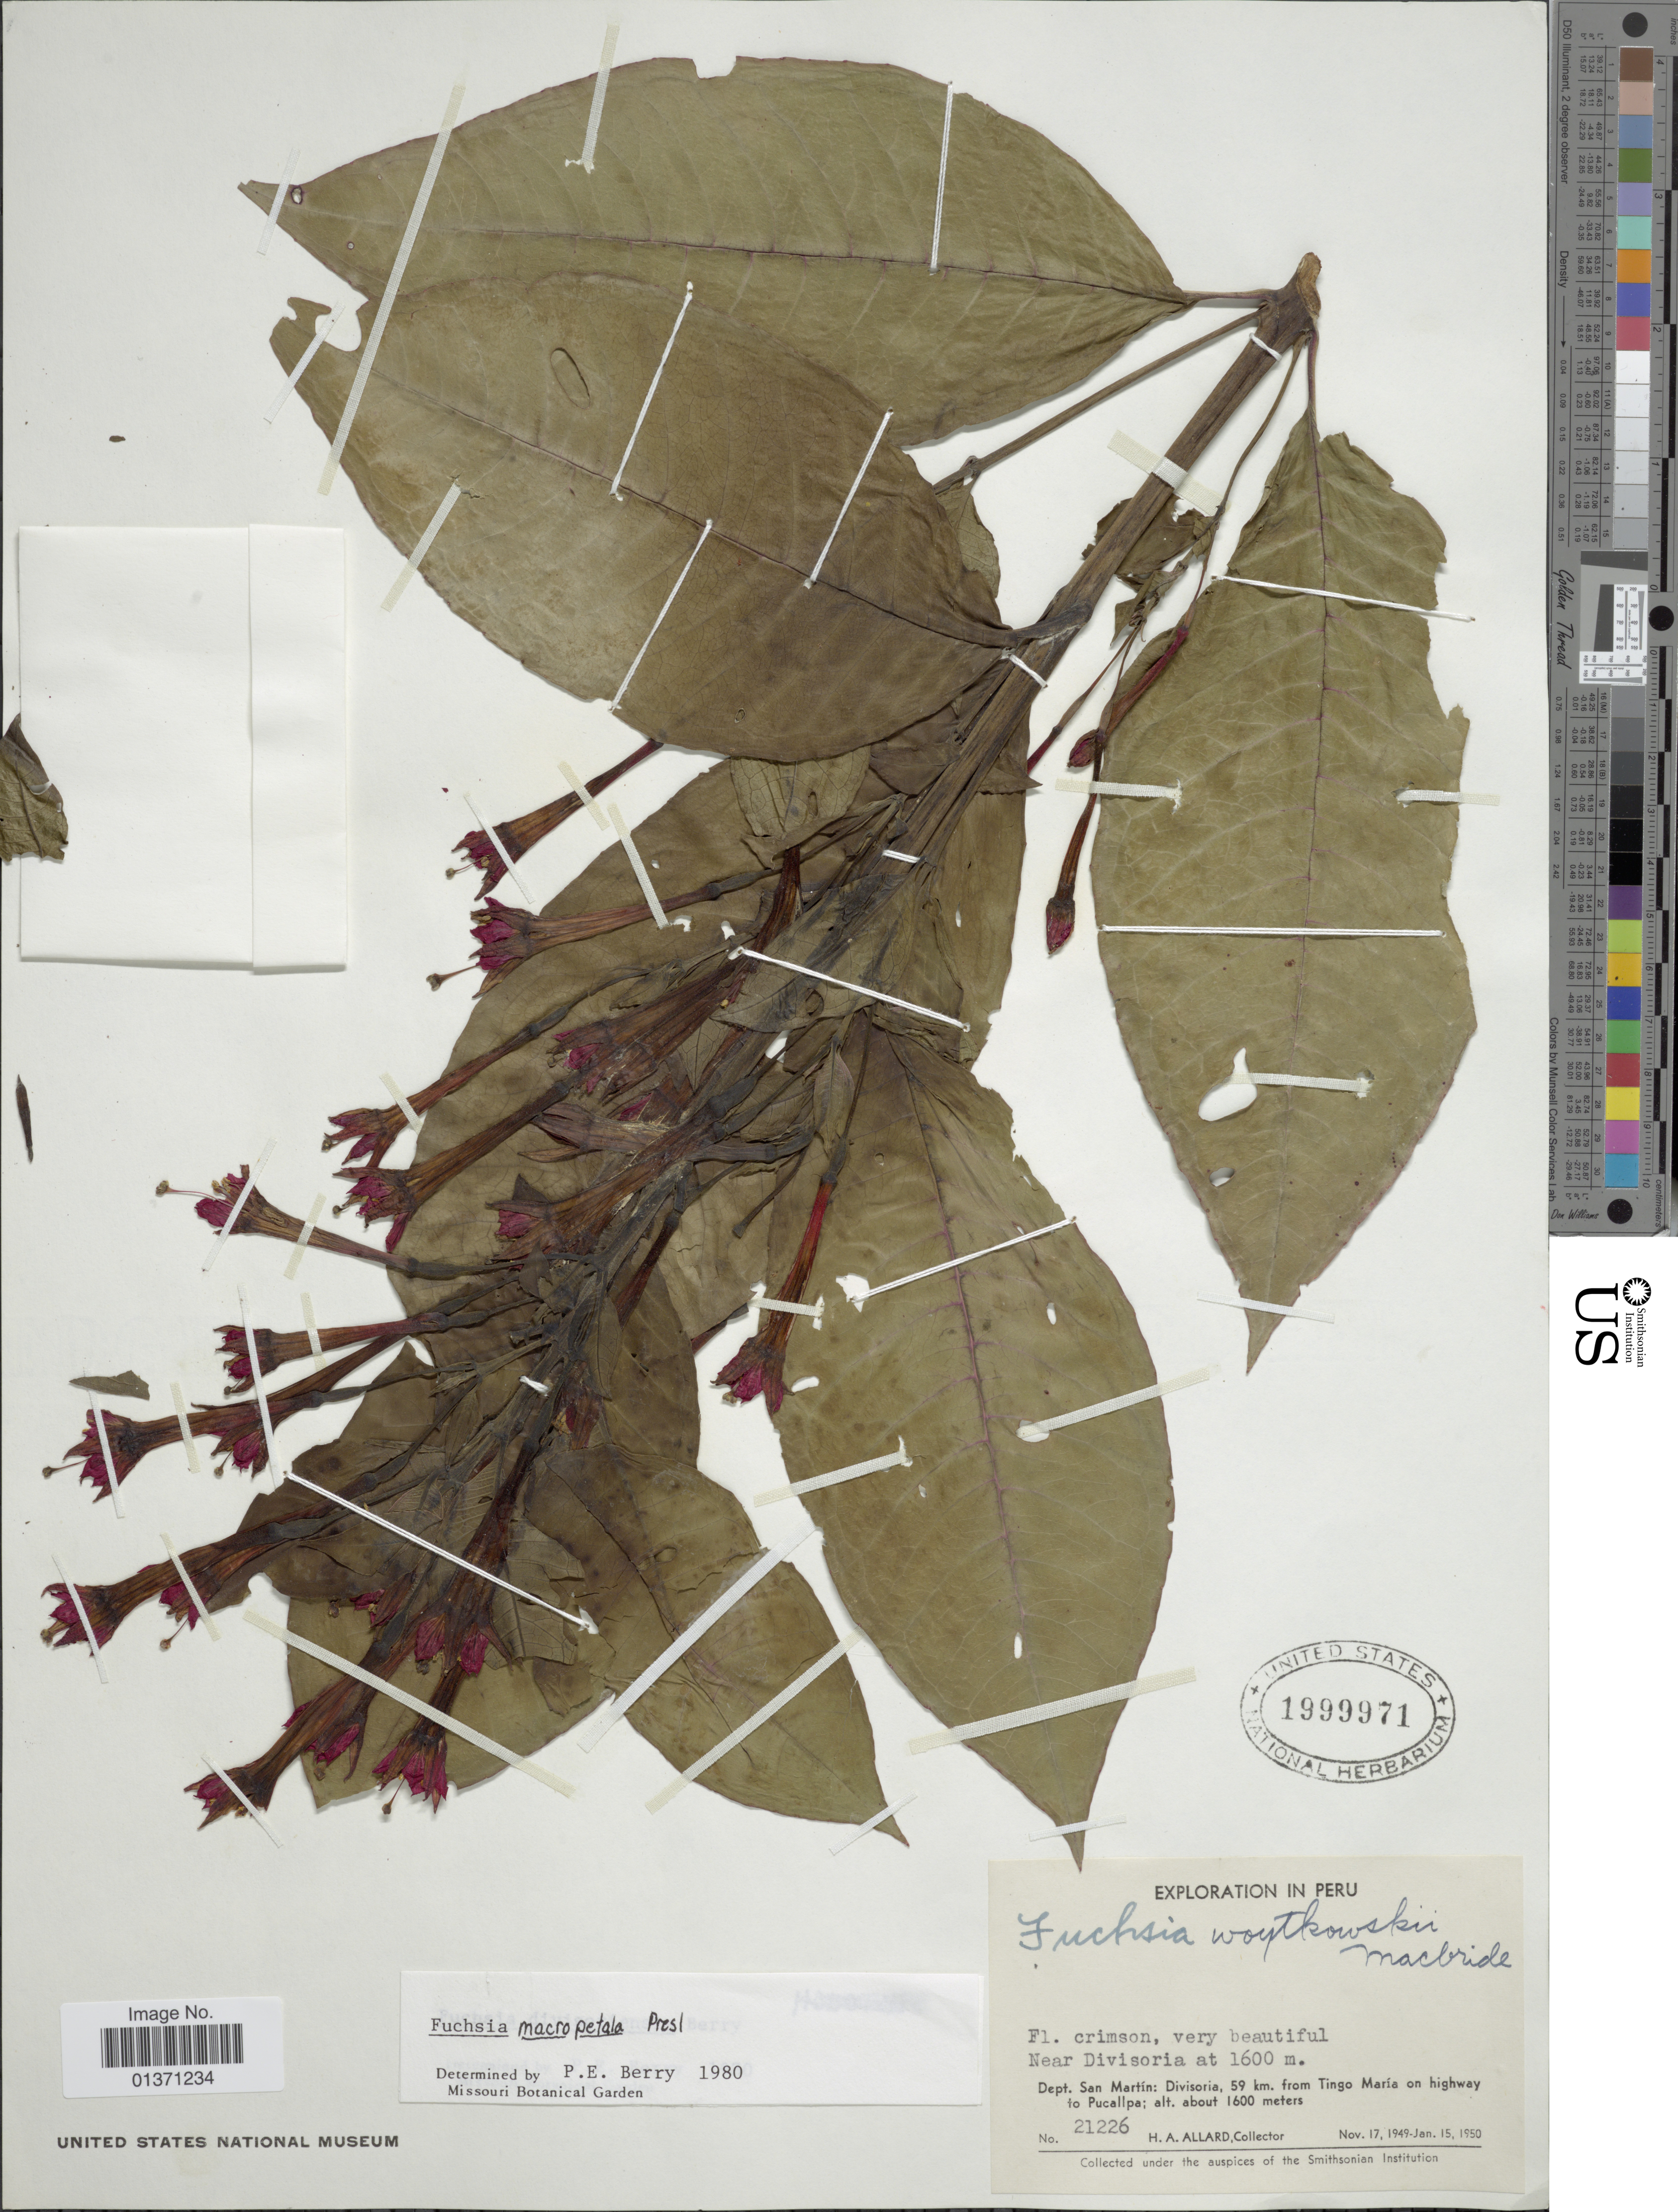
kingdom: Plantae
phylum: Tracheophyta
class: Magnoliopsida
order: Myrtales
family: Onagraceae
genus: Fuchsia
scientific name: Fuchsia macropetala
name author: C. Presl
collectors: H. A. Allard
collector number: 21226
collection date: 1949-11-17/1950-01-15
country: Peru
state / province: San Martín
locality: Near Divisoria, 59 km. from Tingo María on highway to Pucallpa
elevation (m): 1600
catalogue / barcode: US 1999971